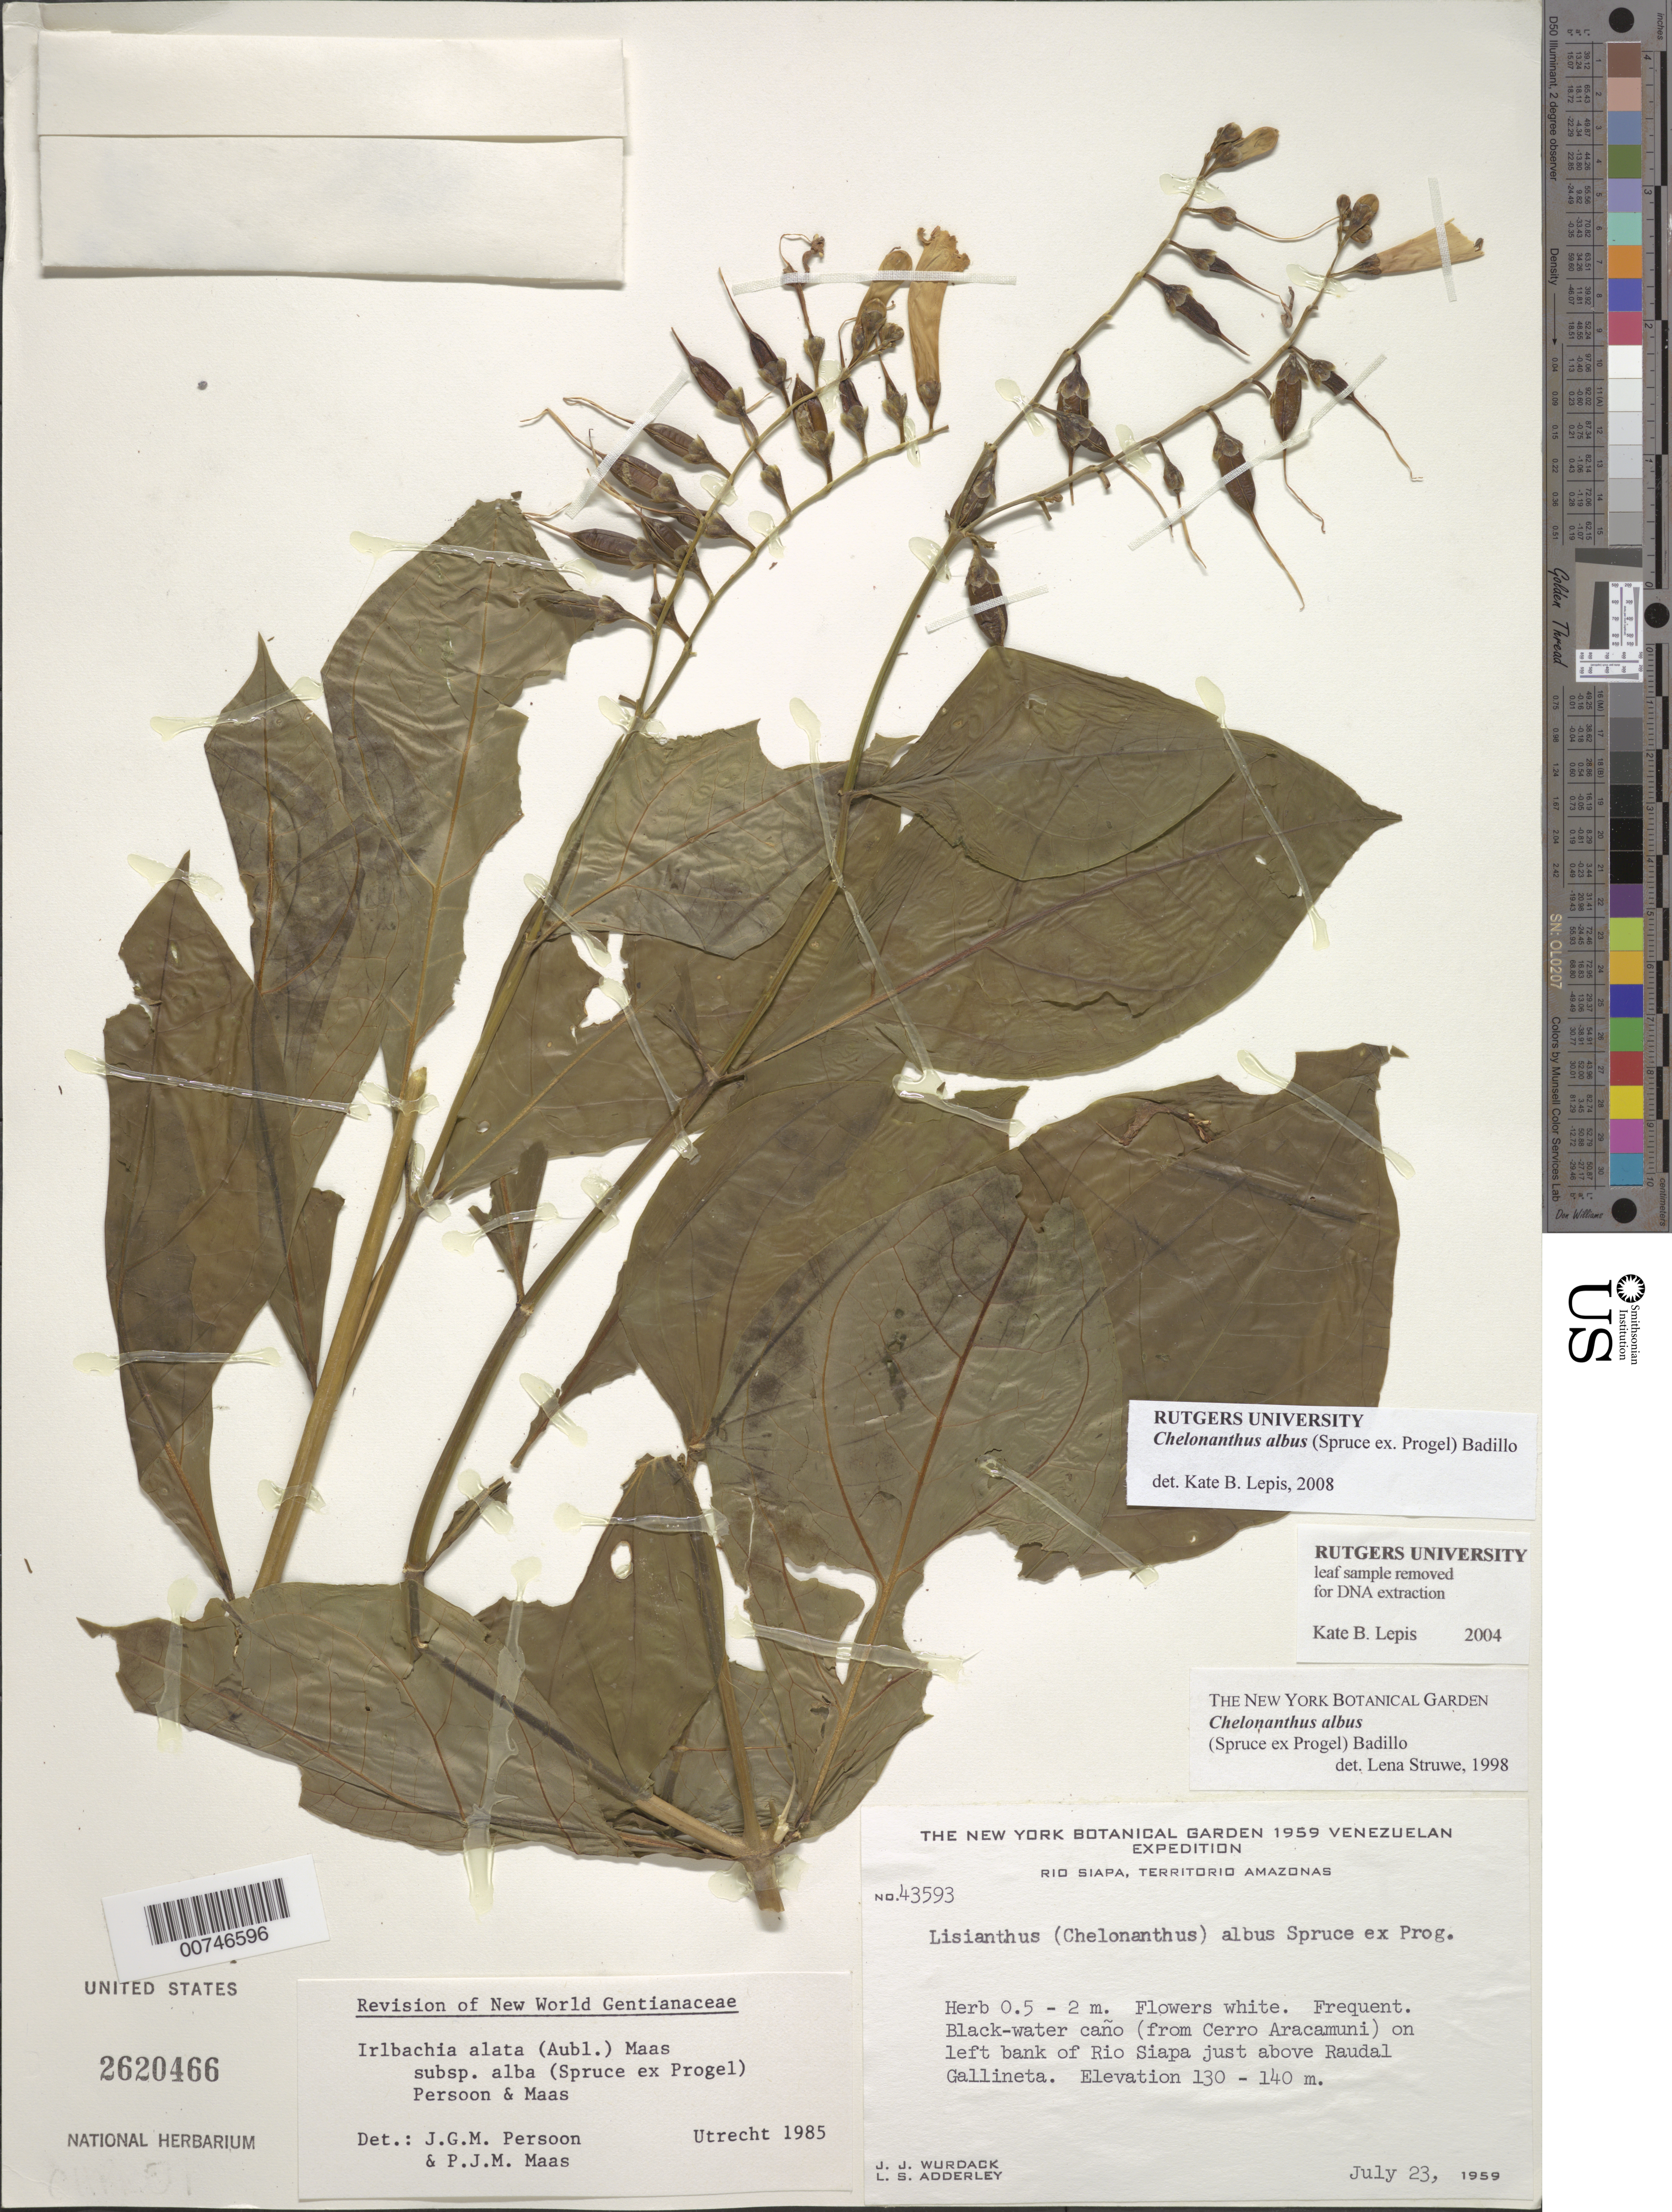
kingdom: Plantae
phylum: Tracheophyta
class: Magnoliopsida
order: Gentianales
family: Gentianaceae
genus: Chelonanthus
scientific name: Chelonanthus albus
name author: (Spruce ex Progel) V.M. Badillo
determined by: Struwe, L.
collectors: J. J. Wurdack & L. S. Adderley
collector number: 43593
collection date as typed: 23-Jul-59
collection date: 1959-07-23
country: Venezuela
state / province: Amazonas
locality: Río Siapa, just above Raudal Gallineta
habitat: Black-water cano (from Cerro Aracamuni) on left bank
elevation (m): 130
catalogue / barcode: US 2620466